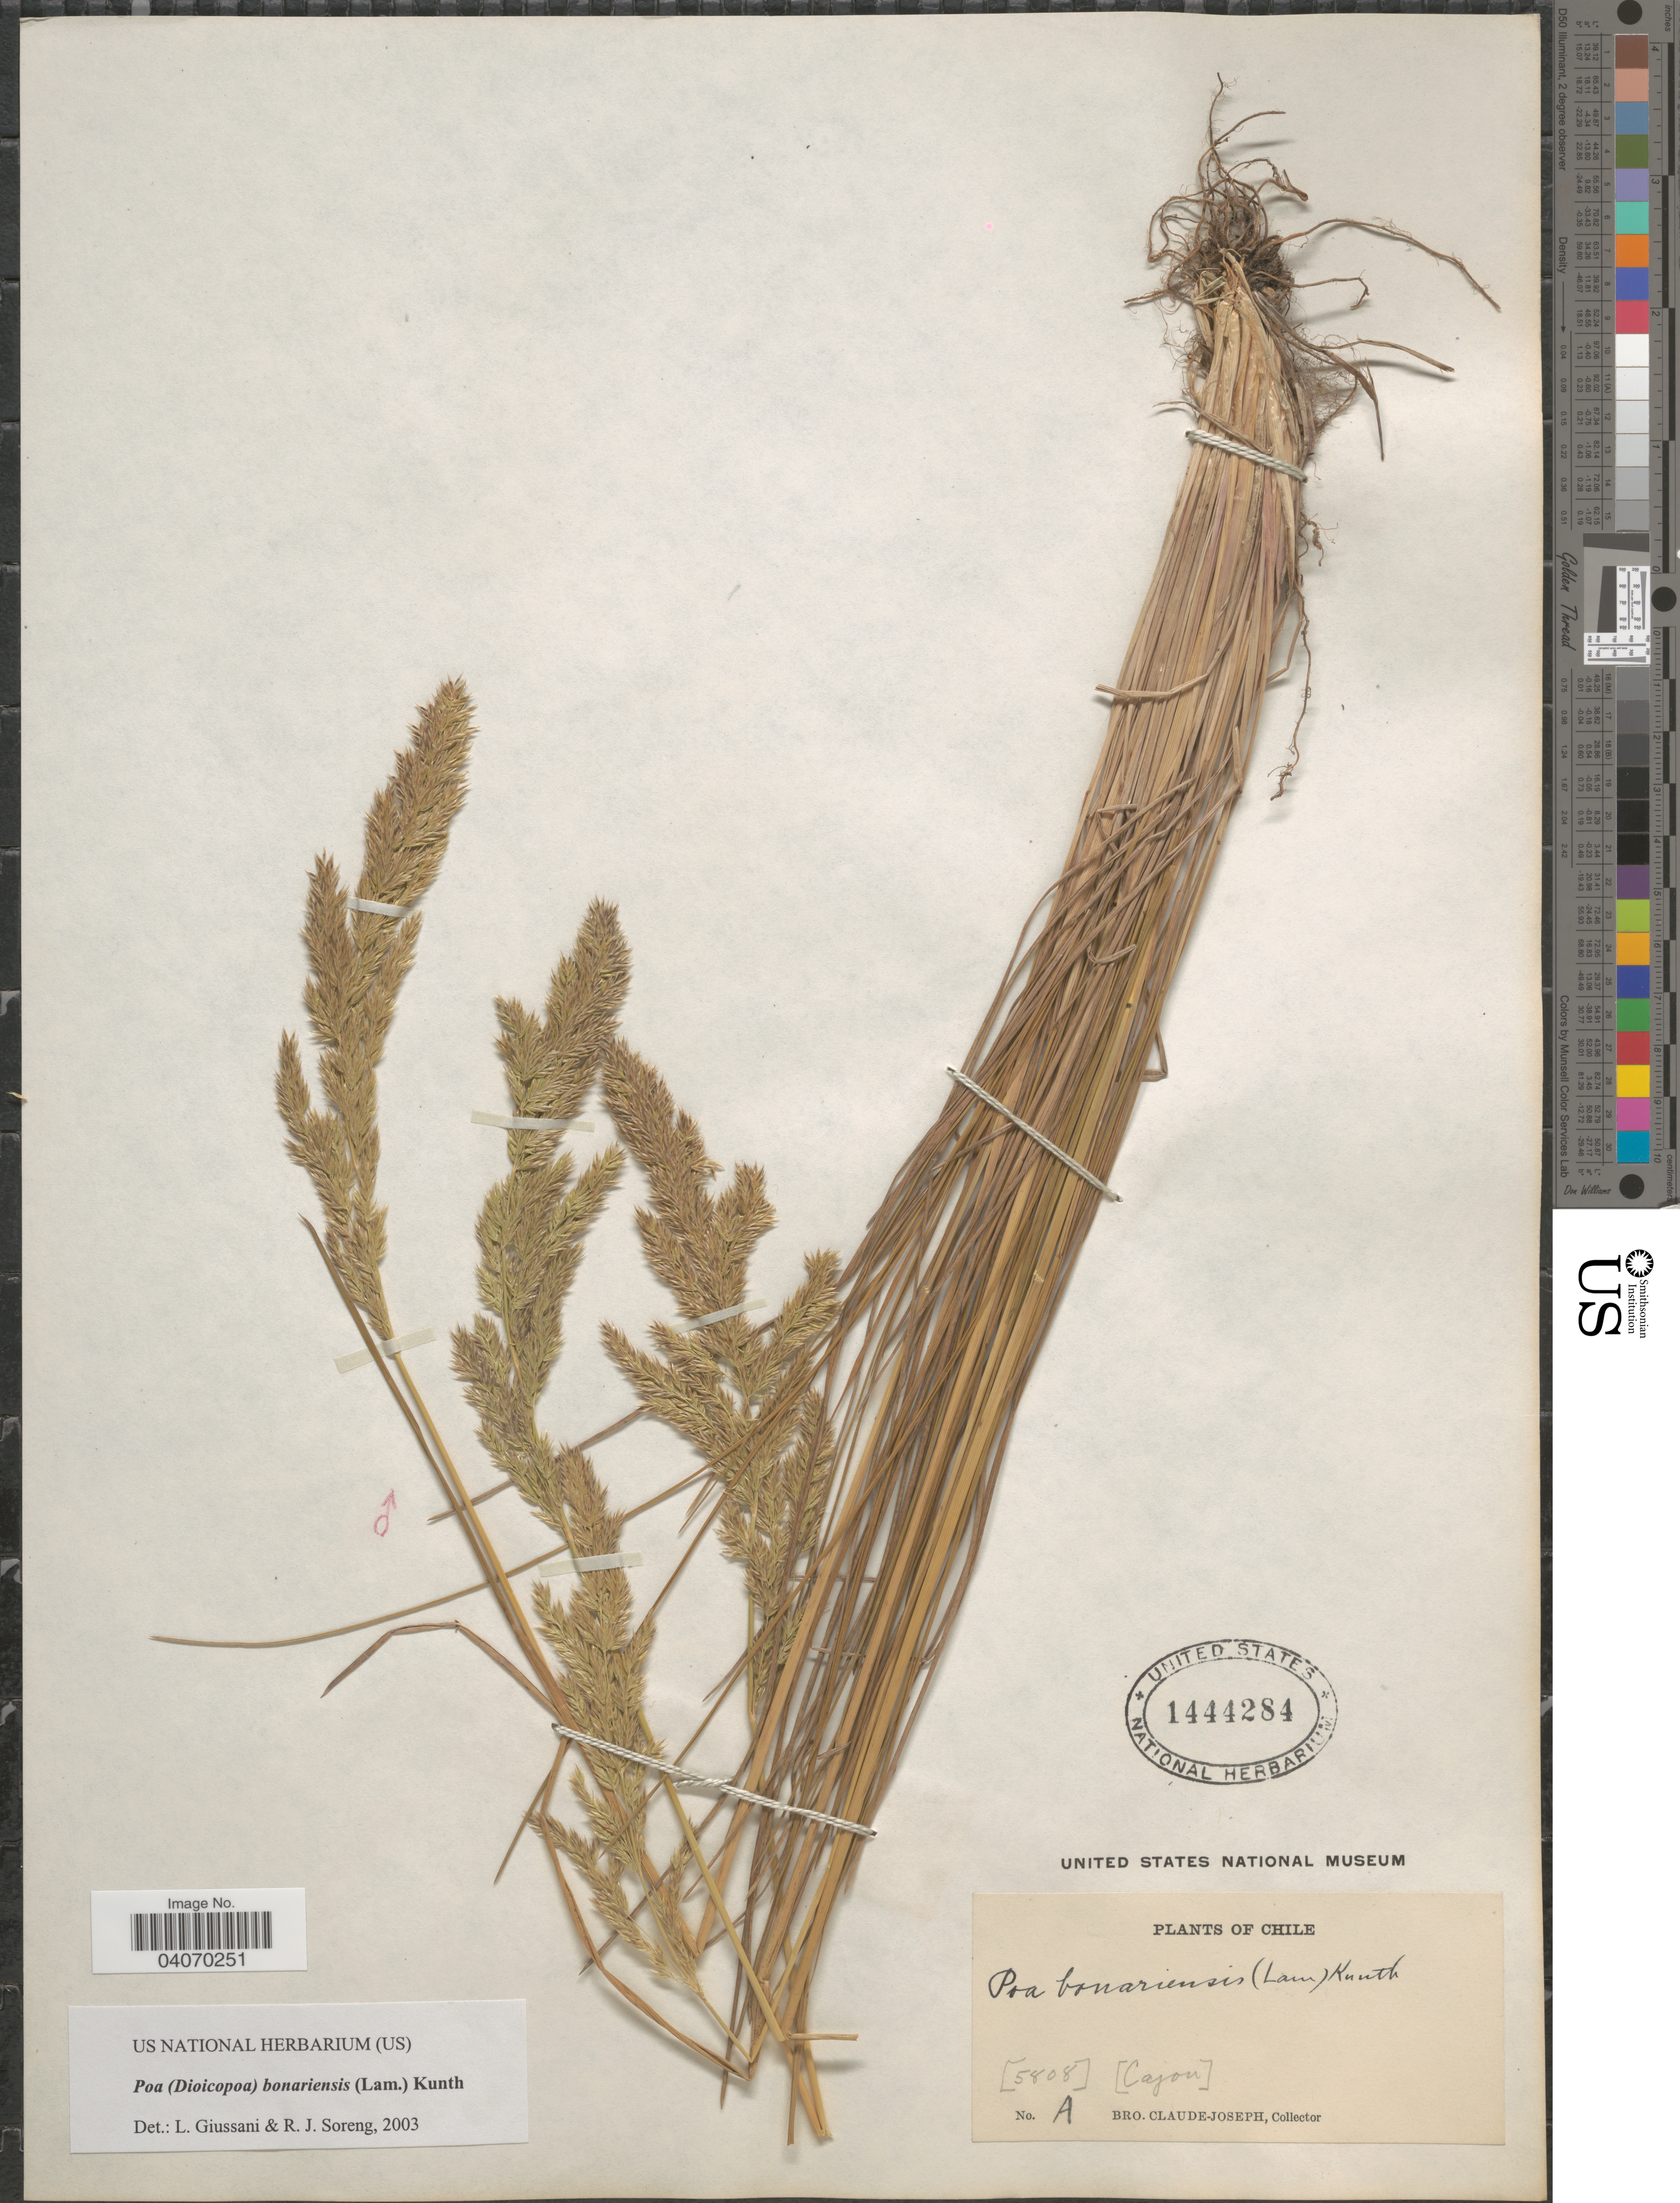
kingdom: Plantae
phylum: Tracheophyta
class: Liliopsida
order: Poales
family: Poaceae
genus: Poa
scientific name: Poa bonariensis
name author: (Lam.) Kunth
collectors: Bro. Claude-Joseph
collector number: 5808A?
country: Chile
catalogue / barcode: US 1444284